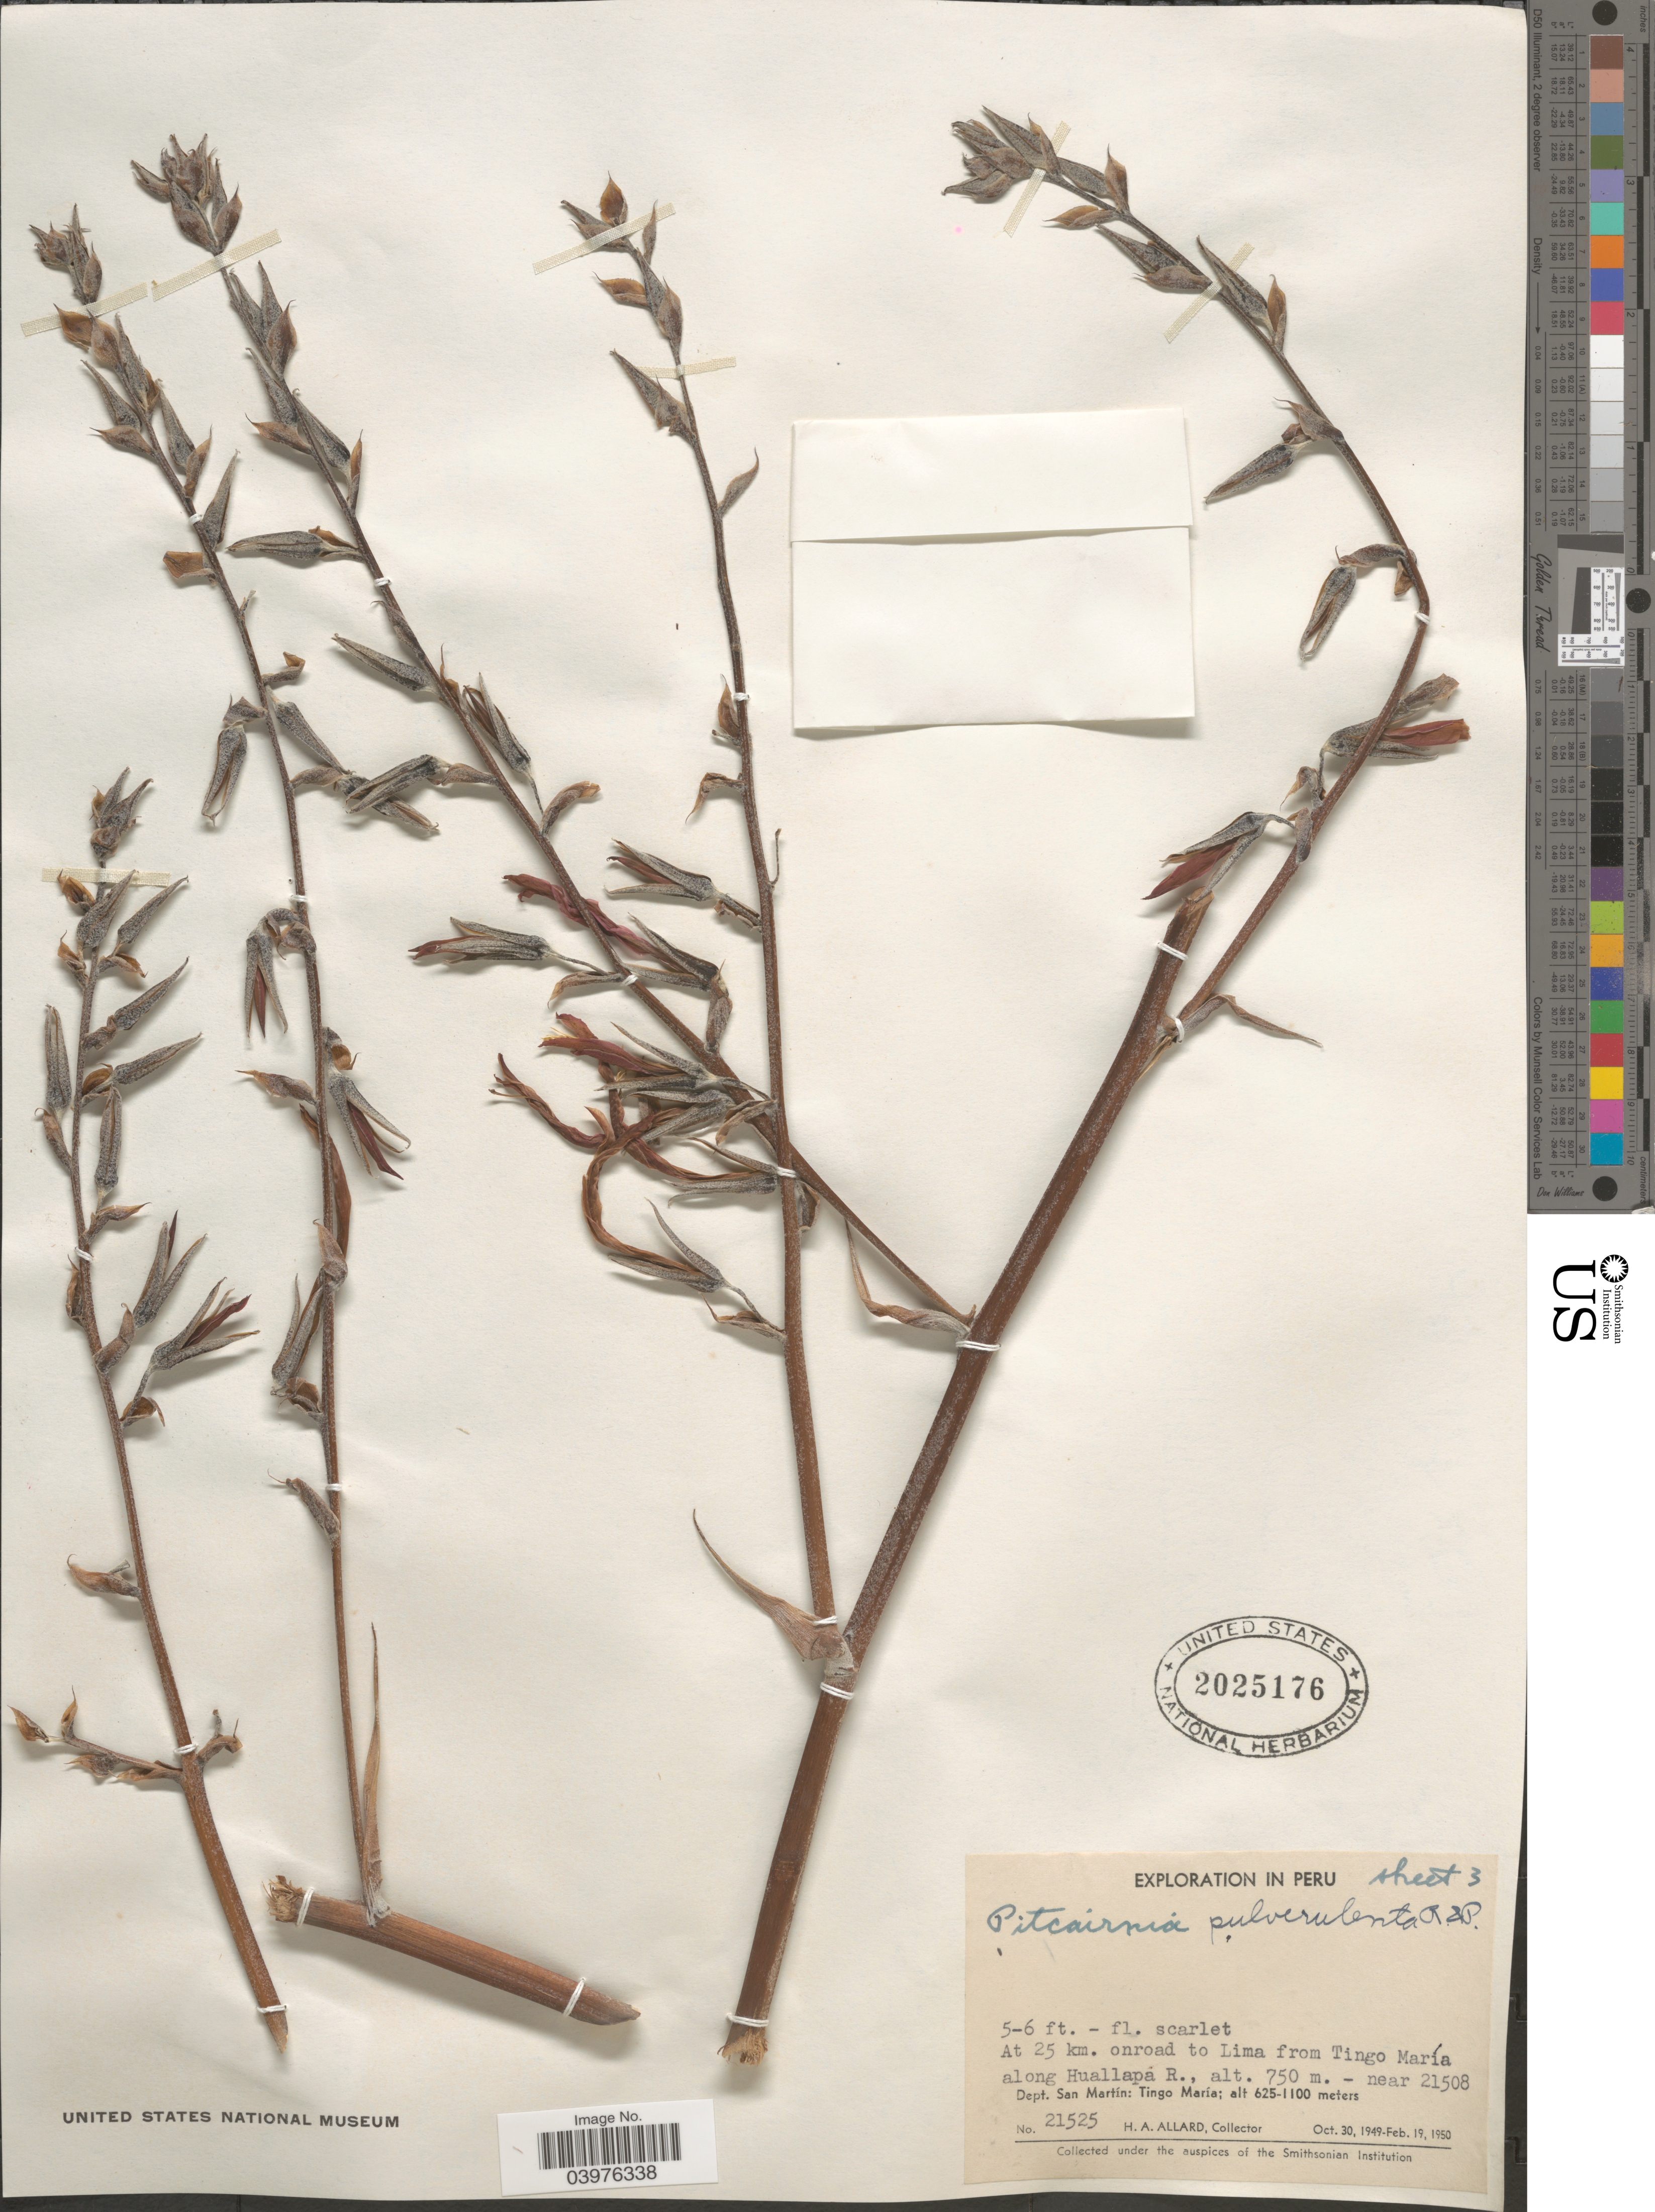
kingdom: Plantae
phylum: Tracheophyta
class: Liliopsida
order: Poales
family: Bromeliaceae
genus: Pitcairnia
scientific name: Pitcairnia pulverulenta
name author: Ruiz & Pav.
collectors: H. A. Allard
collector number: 21525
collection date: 1949-10-30/1950-02-19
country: Peru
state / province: San Martín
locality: At 25 km. on road to Lima from Tingo María along Huallapa R., near 21508. Dept. San Martín: Tingo María.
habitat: along river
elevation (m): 750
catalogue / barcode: US 2025176